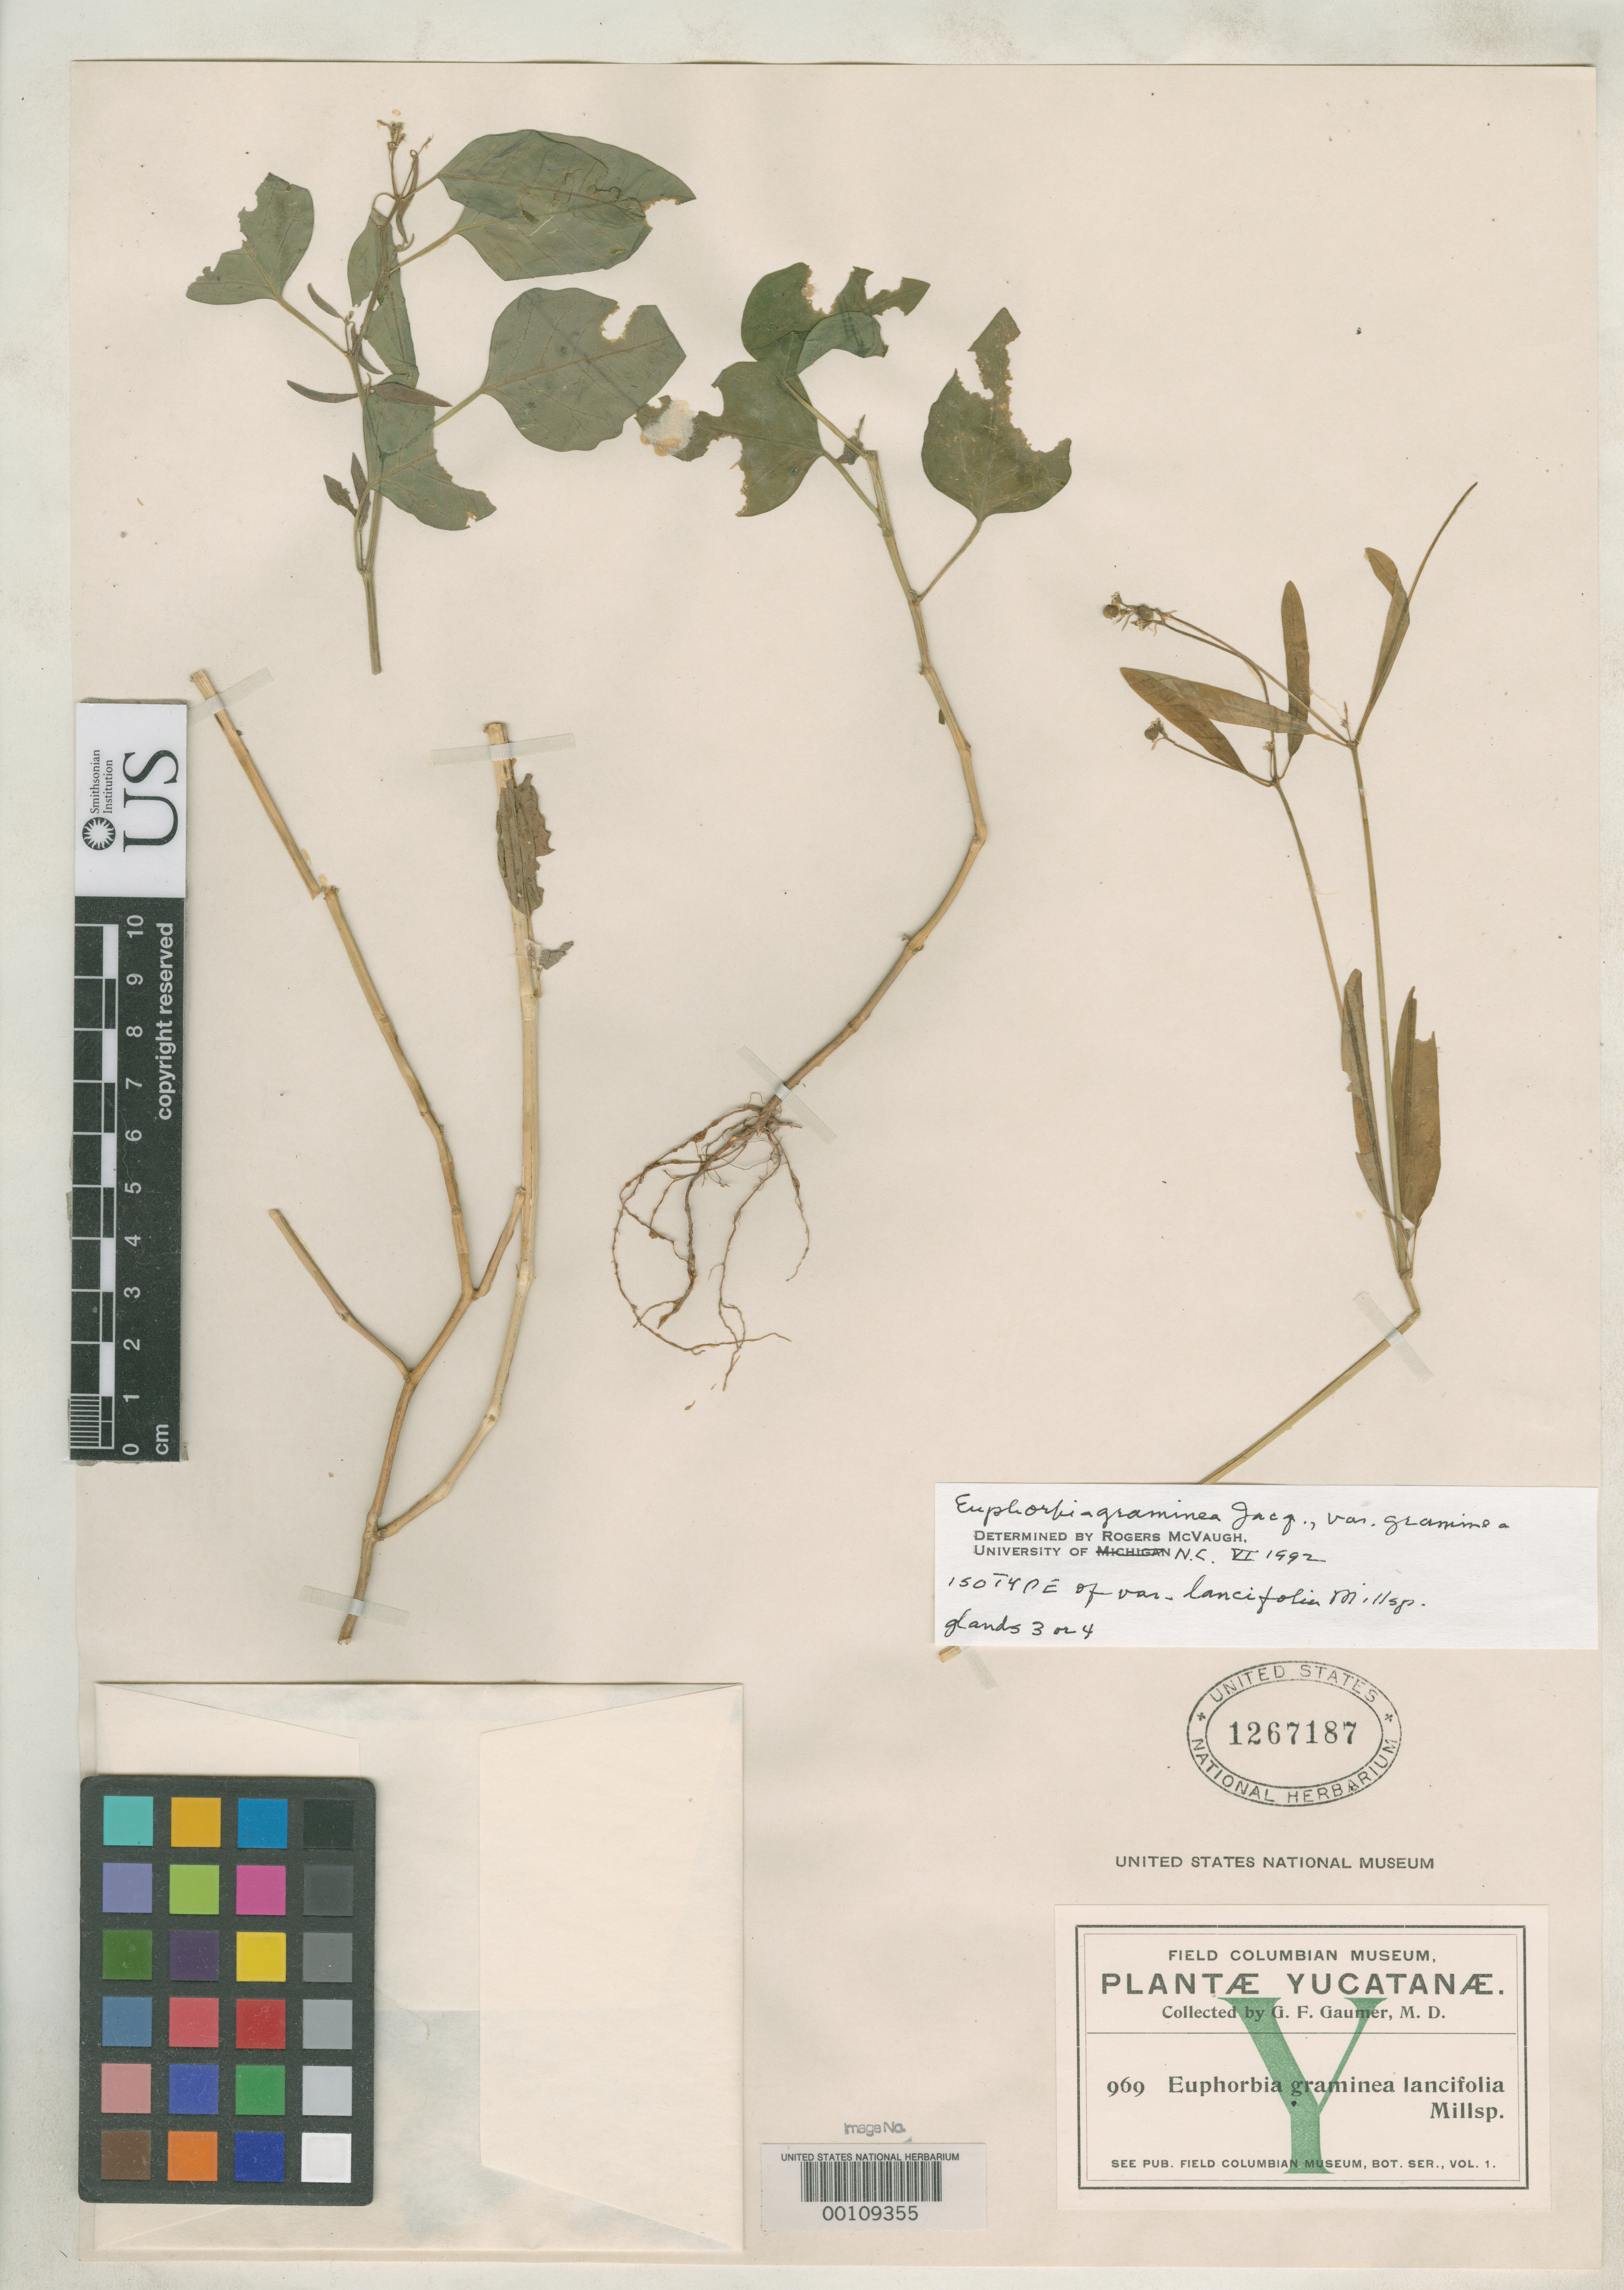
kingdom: Plantae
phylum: Tracheophyta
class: Magnoliopsida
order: Malpighiales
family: Euphorbiaceae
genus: Euphorbia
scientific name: Euphorbia graminea var. lancifolia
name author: Millsp.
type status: Type Collection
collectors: G. F. Gaumer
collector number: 969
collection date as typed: Nov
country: Mexico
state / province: Yucatán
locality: Northwest of Izamal.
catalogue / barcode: US 1267187